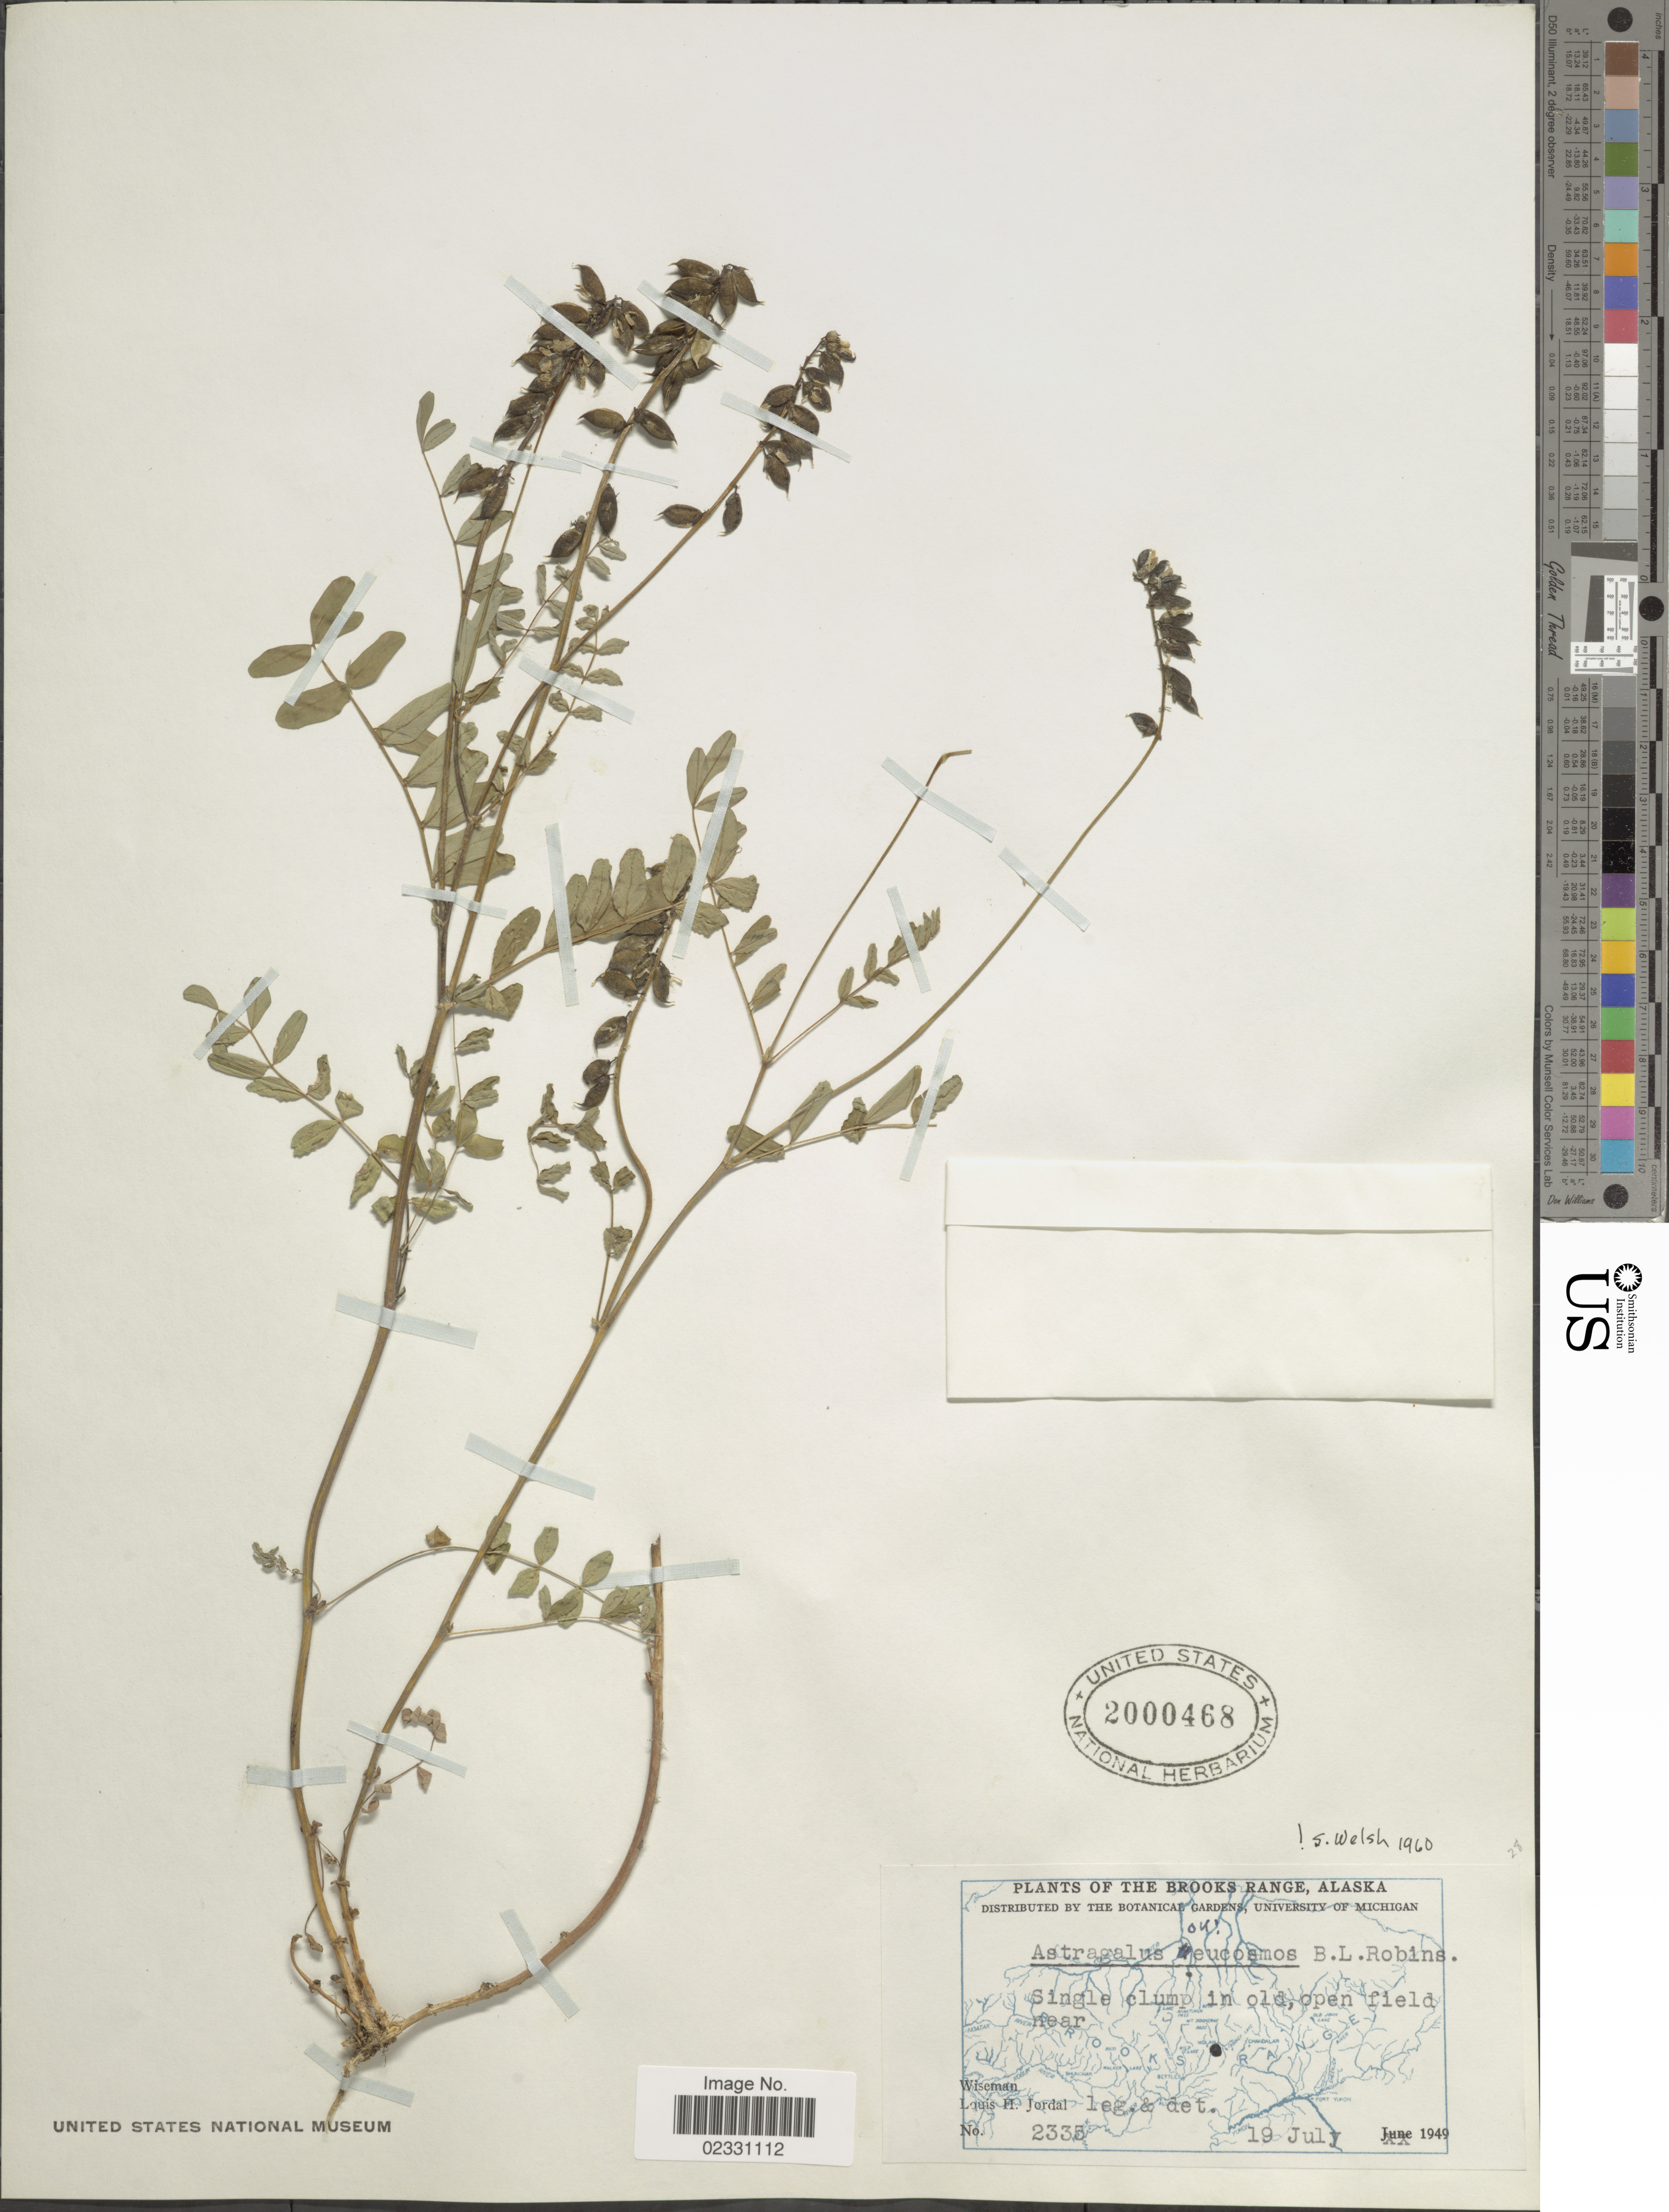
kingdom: Plantae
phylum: Tracheophyta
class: Magnoliopsida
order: Fabales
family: Fabaceae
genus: Astragalus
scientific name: Astragalus eucosmus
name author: B.L. Rob.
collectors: L. Jordal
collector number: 2335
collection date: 1949-07-19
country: United States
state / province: Alaska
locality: Brooks Range. near Wiseman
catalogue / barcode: US 2000468